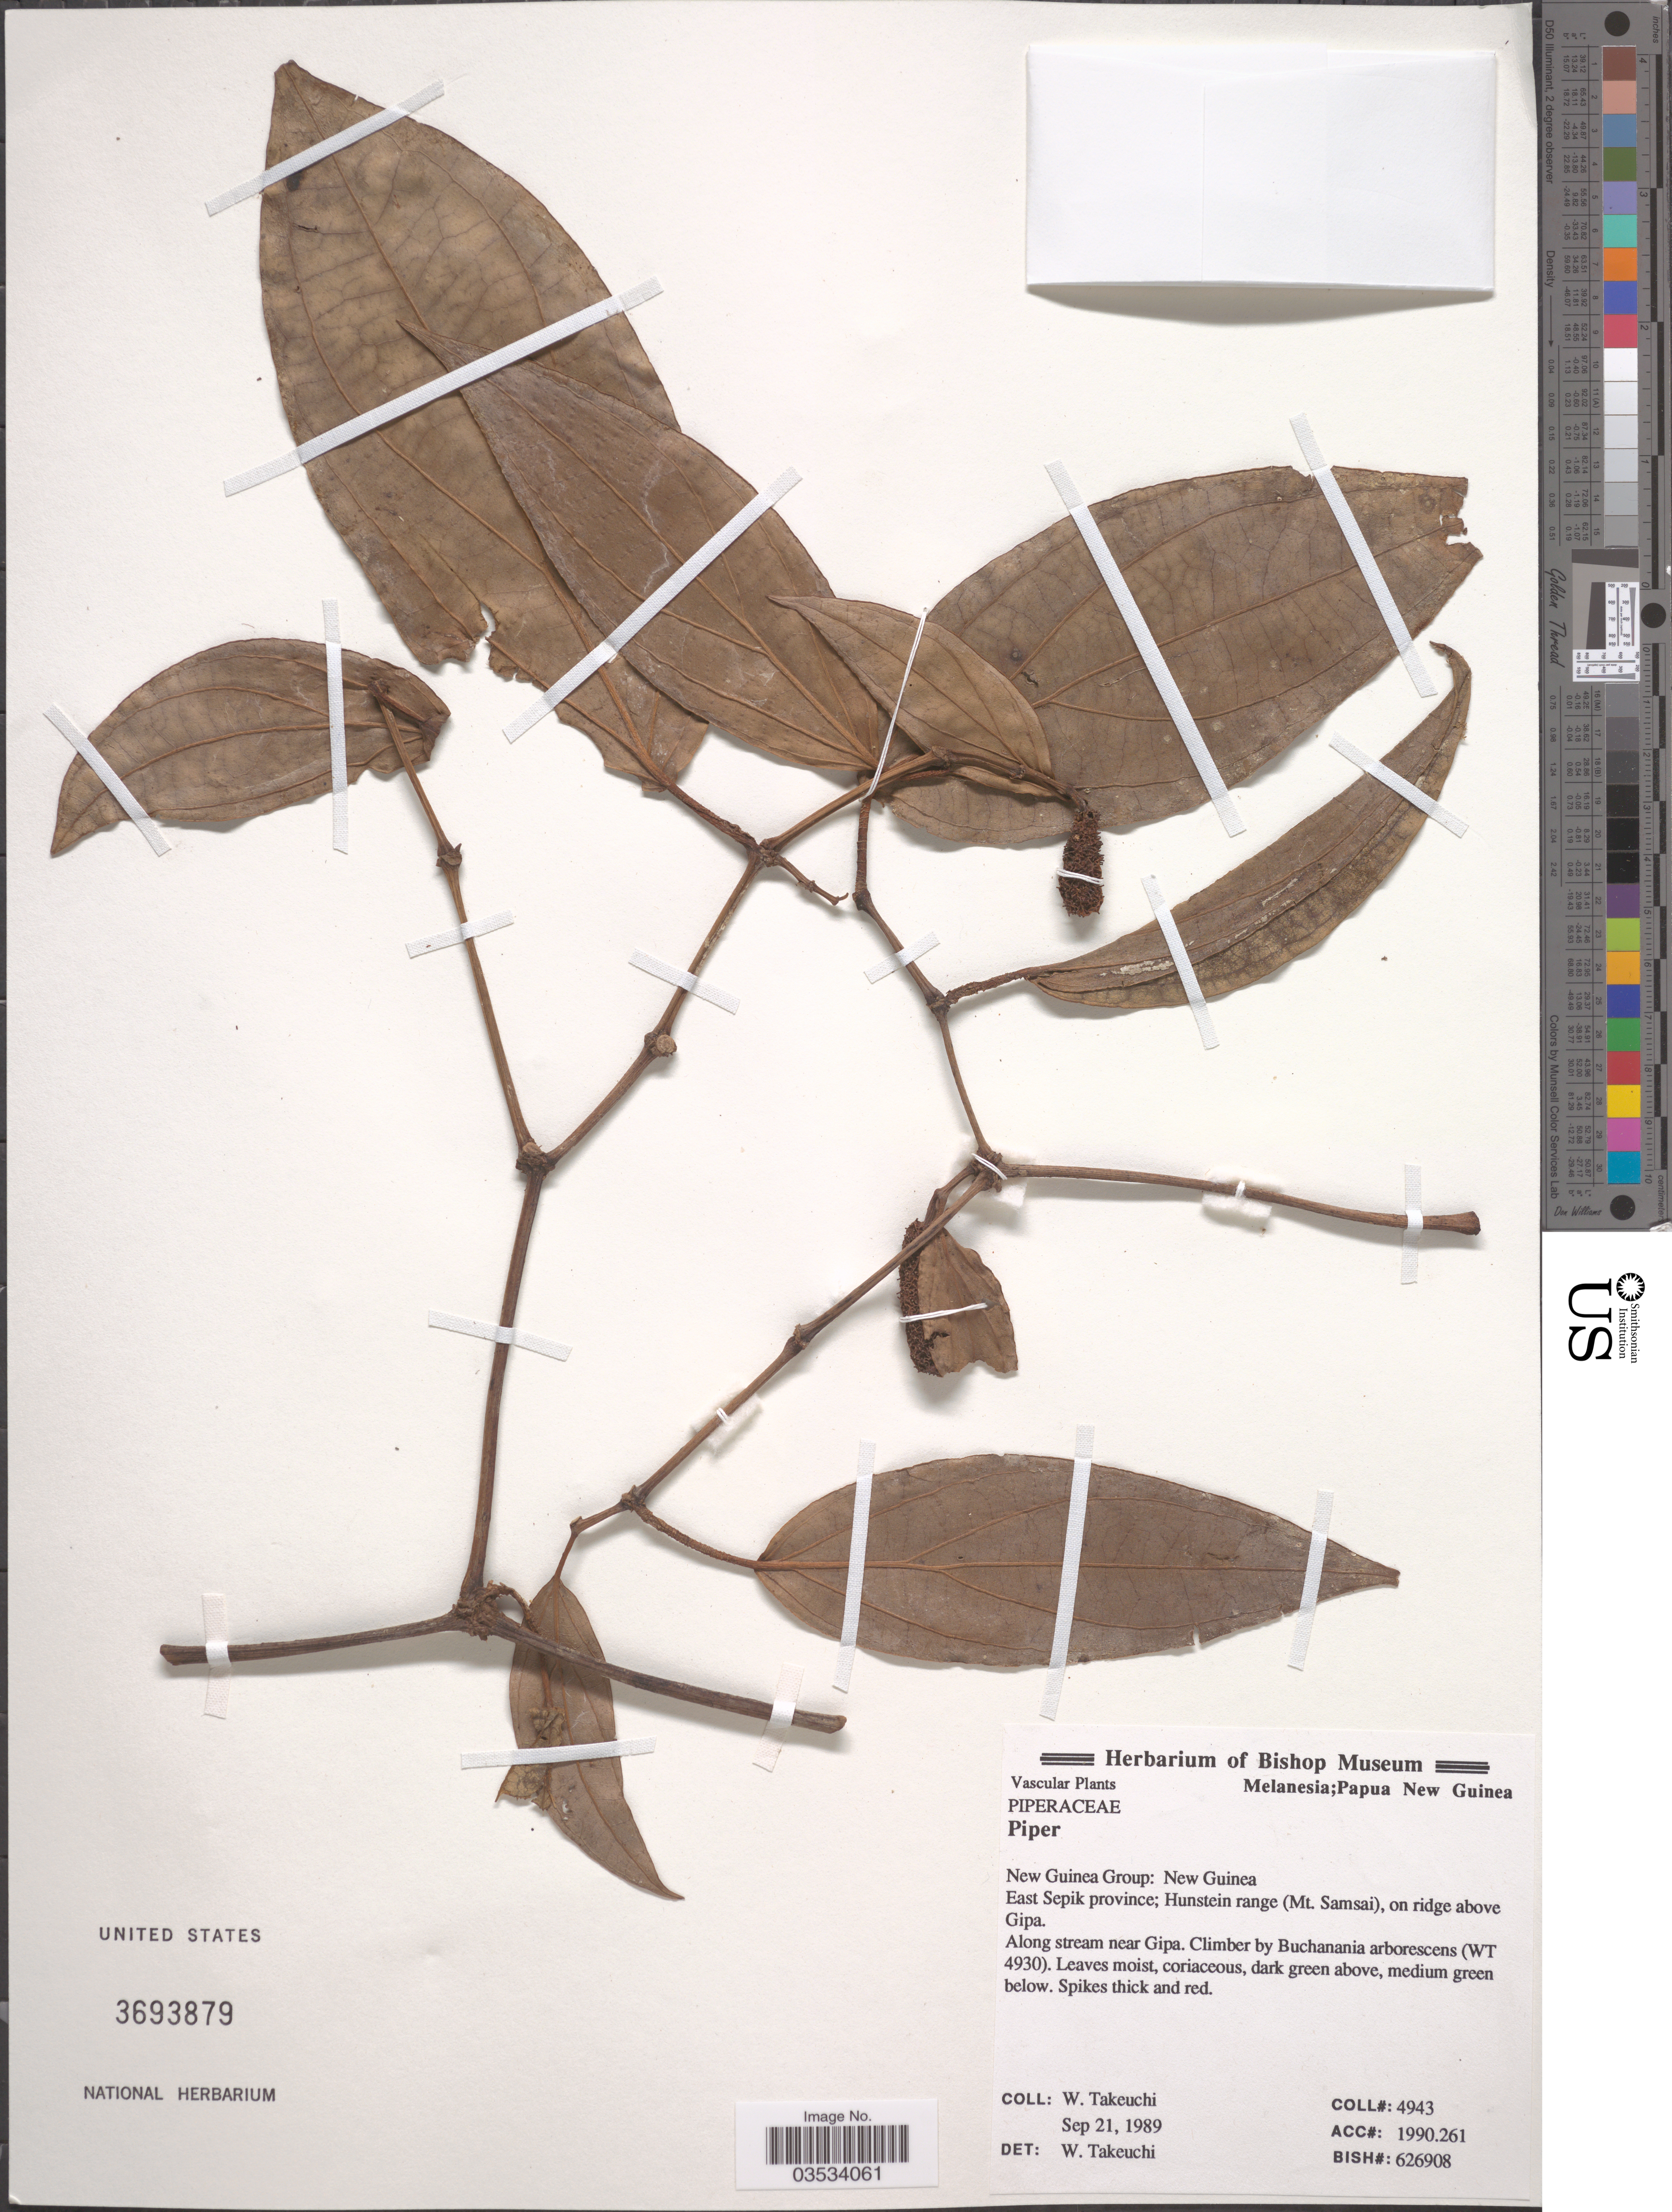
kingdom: Plantae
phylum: Tracheophyta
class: Magnoliopsida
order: Piperales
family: Piperaceae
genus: Piper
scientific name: Piper sp.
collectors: W. Takeuchi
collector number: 4943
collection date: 1989-09-21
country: Papua New Guinea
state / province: East Sepik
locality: New Guinea Group: New Guinea. Hunstein range (Mt. Samsai), on ridge above Gipa. Along stream near Gipa.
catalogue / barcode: US 3693879